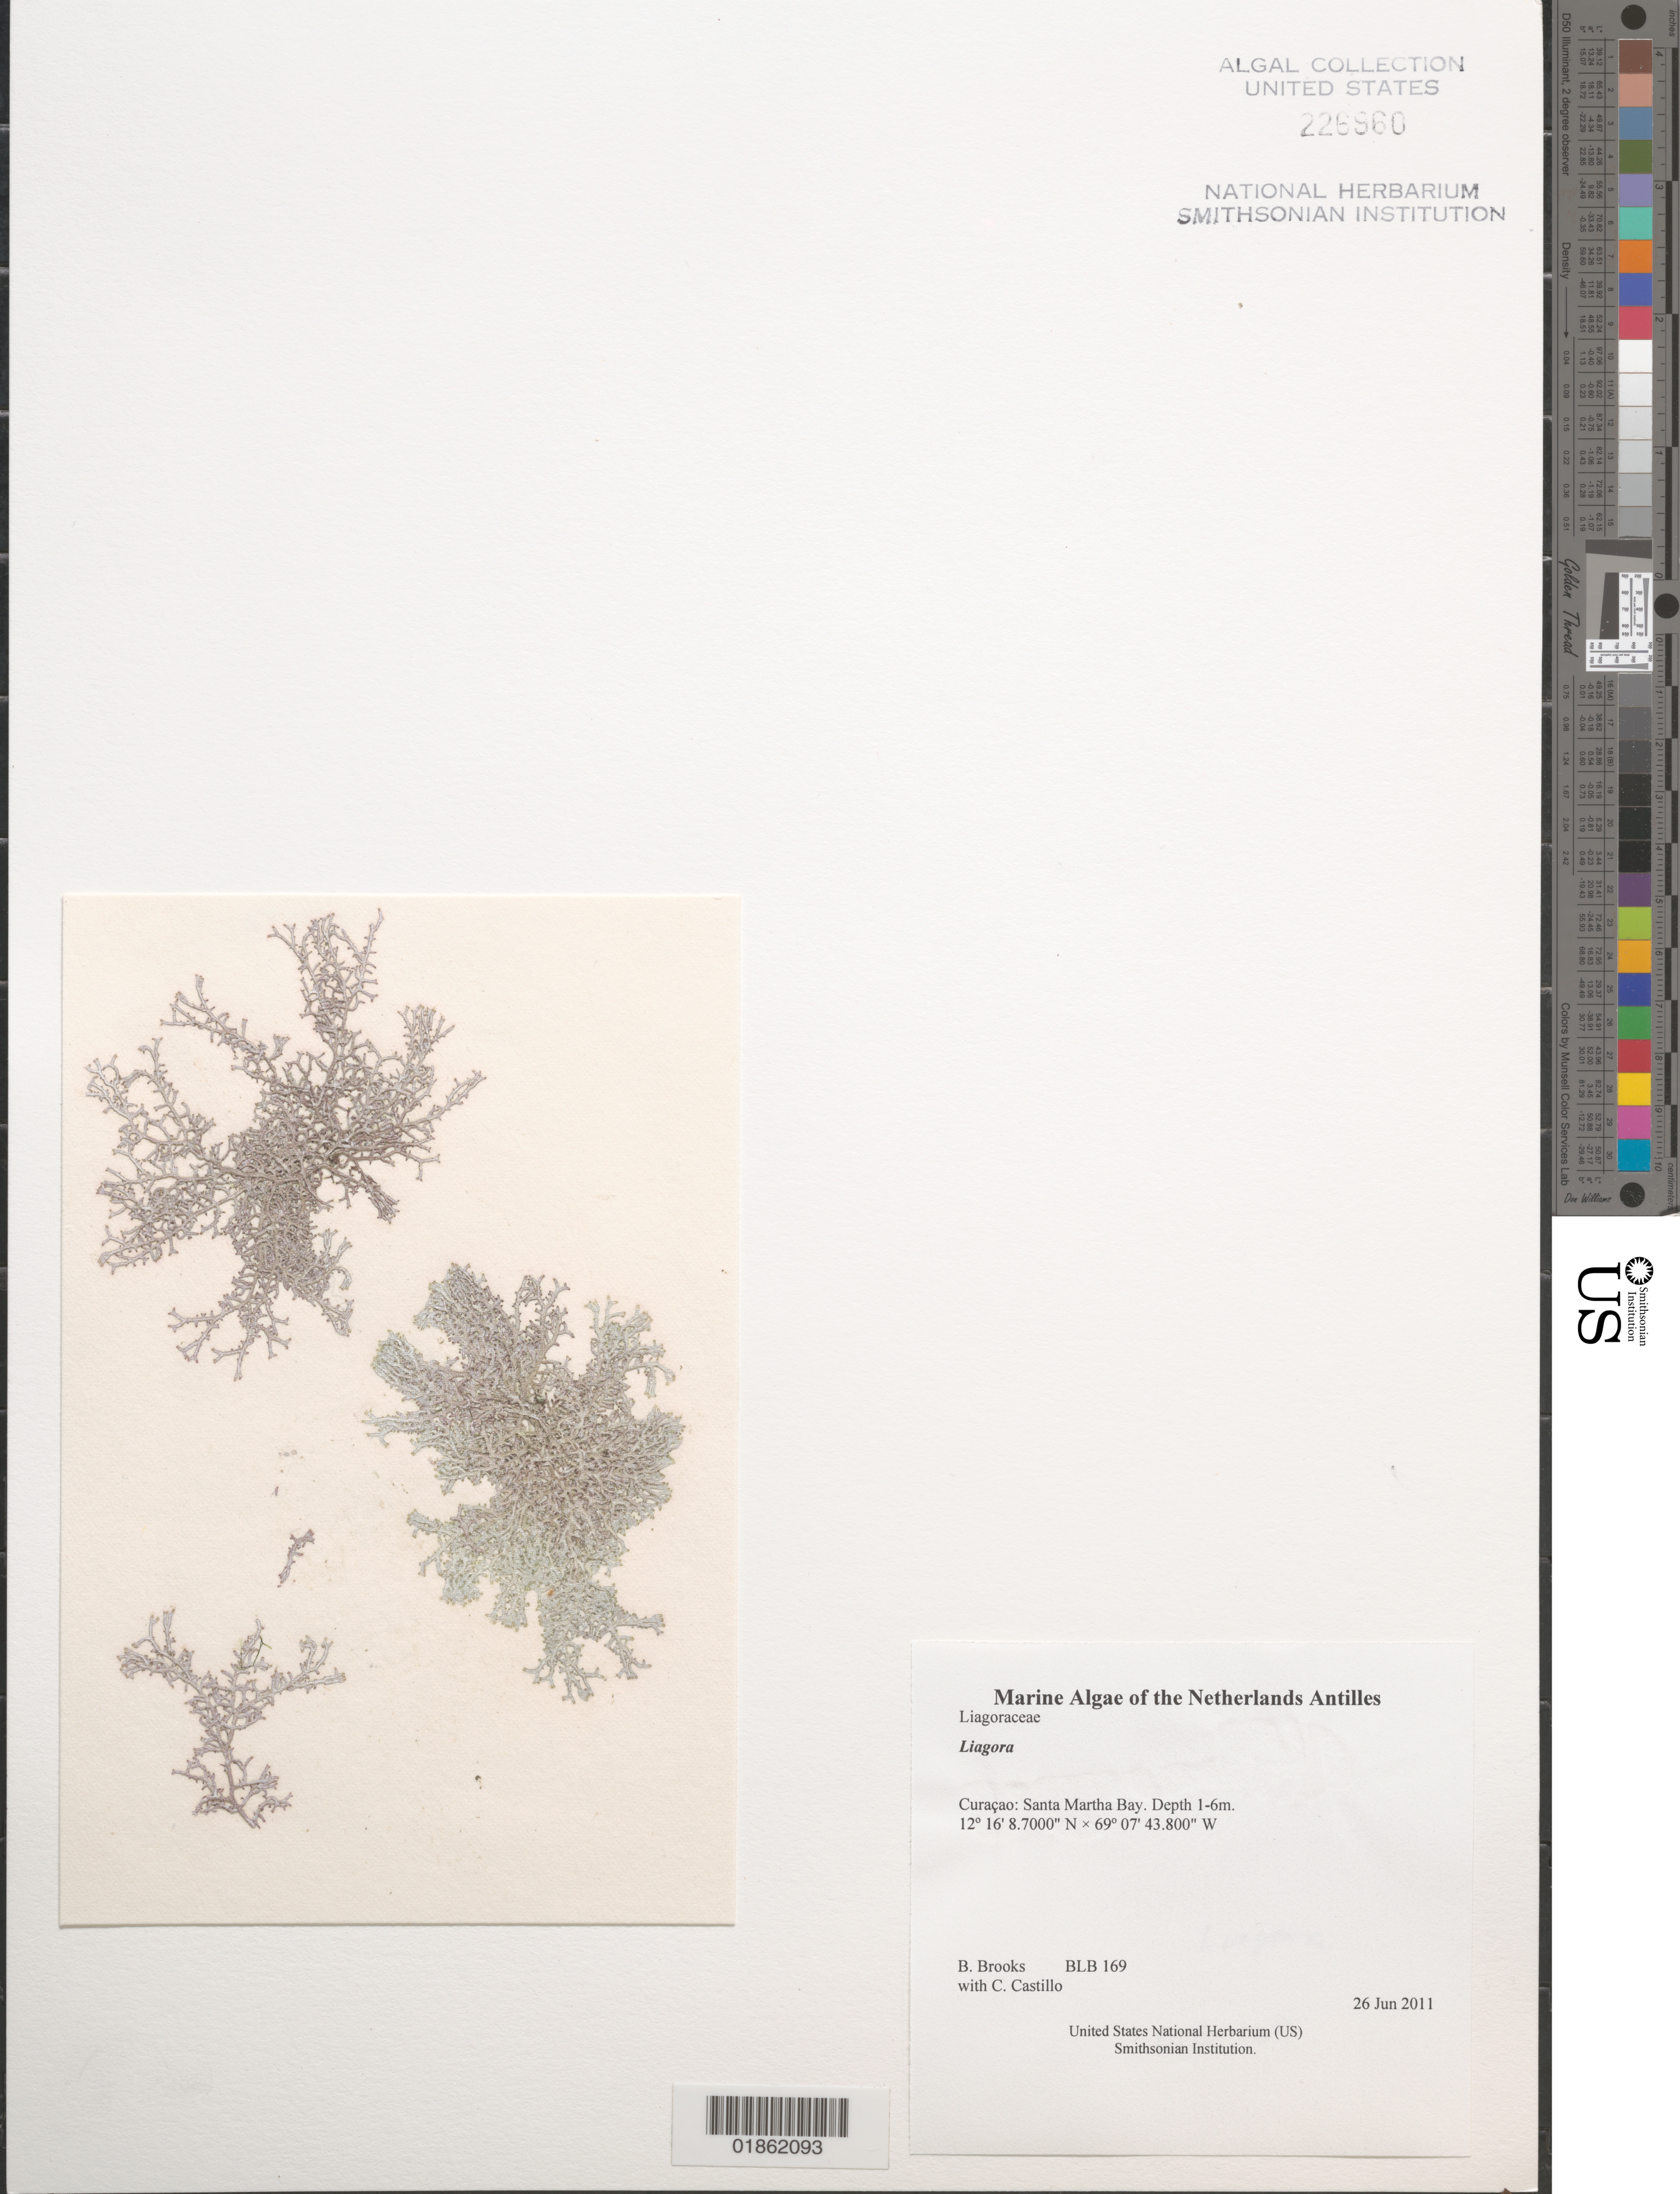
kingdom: Plantae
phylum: Rhodophyta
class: Florideophyceae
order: Nemaliales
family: Liagoraceae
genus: Liagora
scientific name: Liagora sp.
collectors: B. Brooks & C. Castillo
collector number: BLB 169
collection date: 2011-06-26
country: Curaçao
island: Curaçao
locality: Santa Martha Bay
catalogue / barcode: US 226960